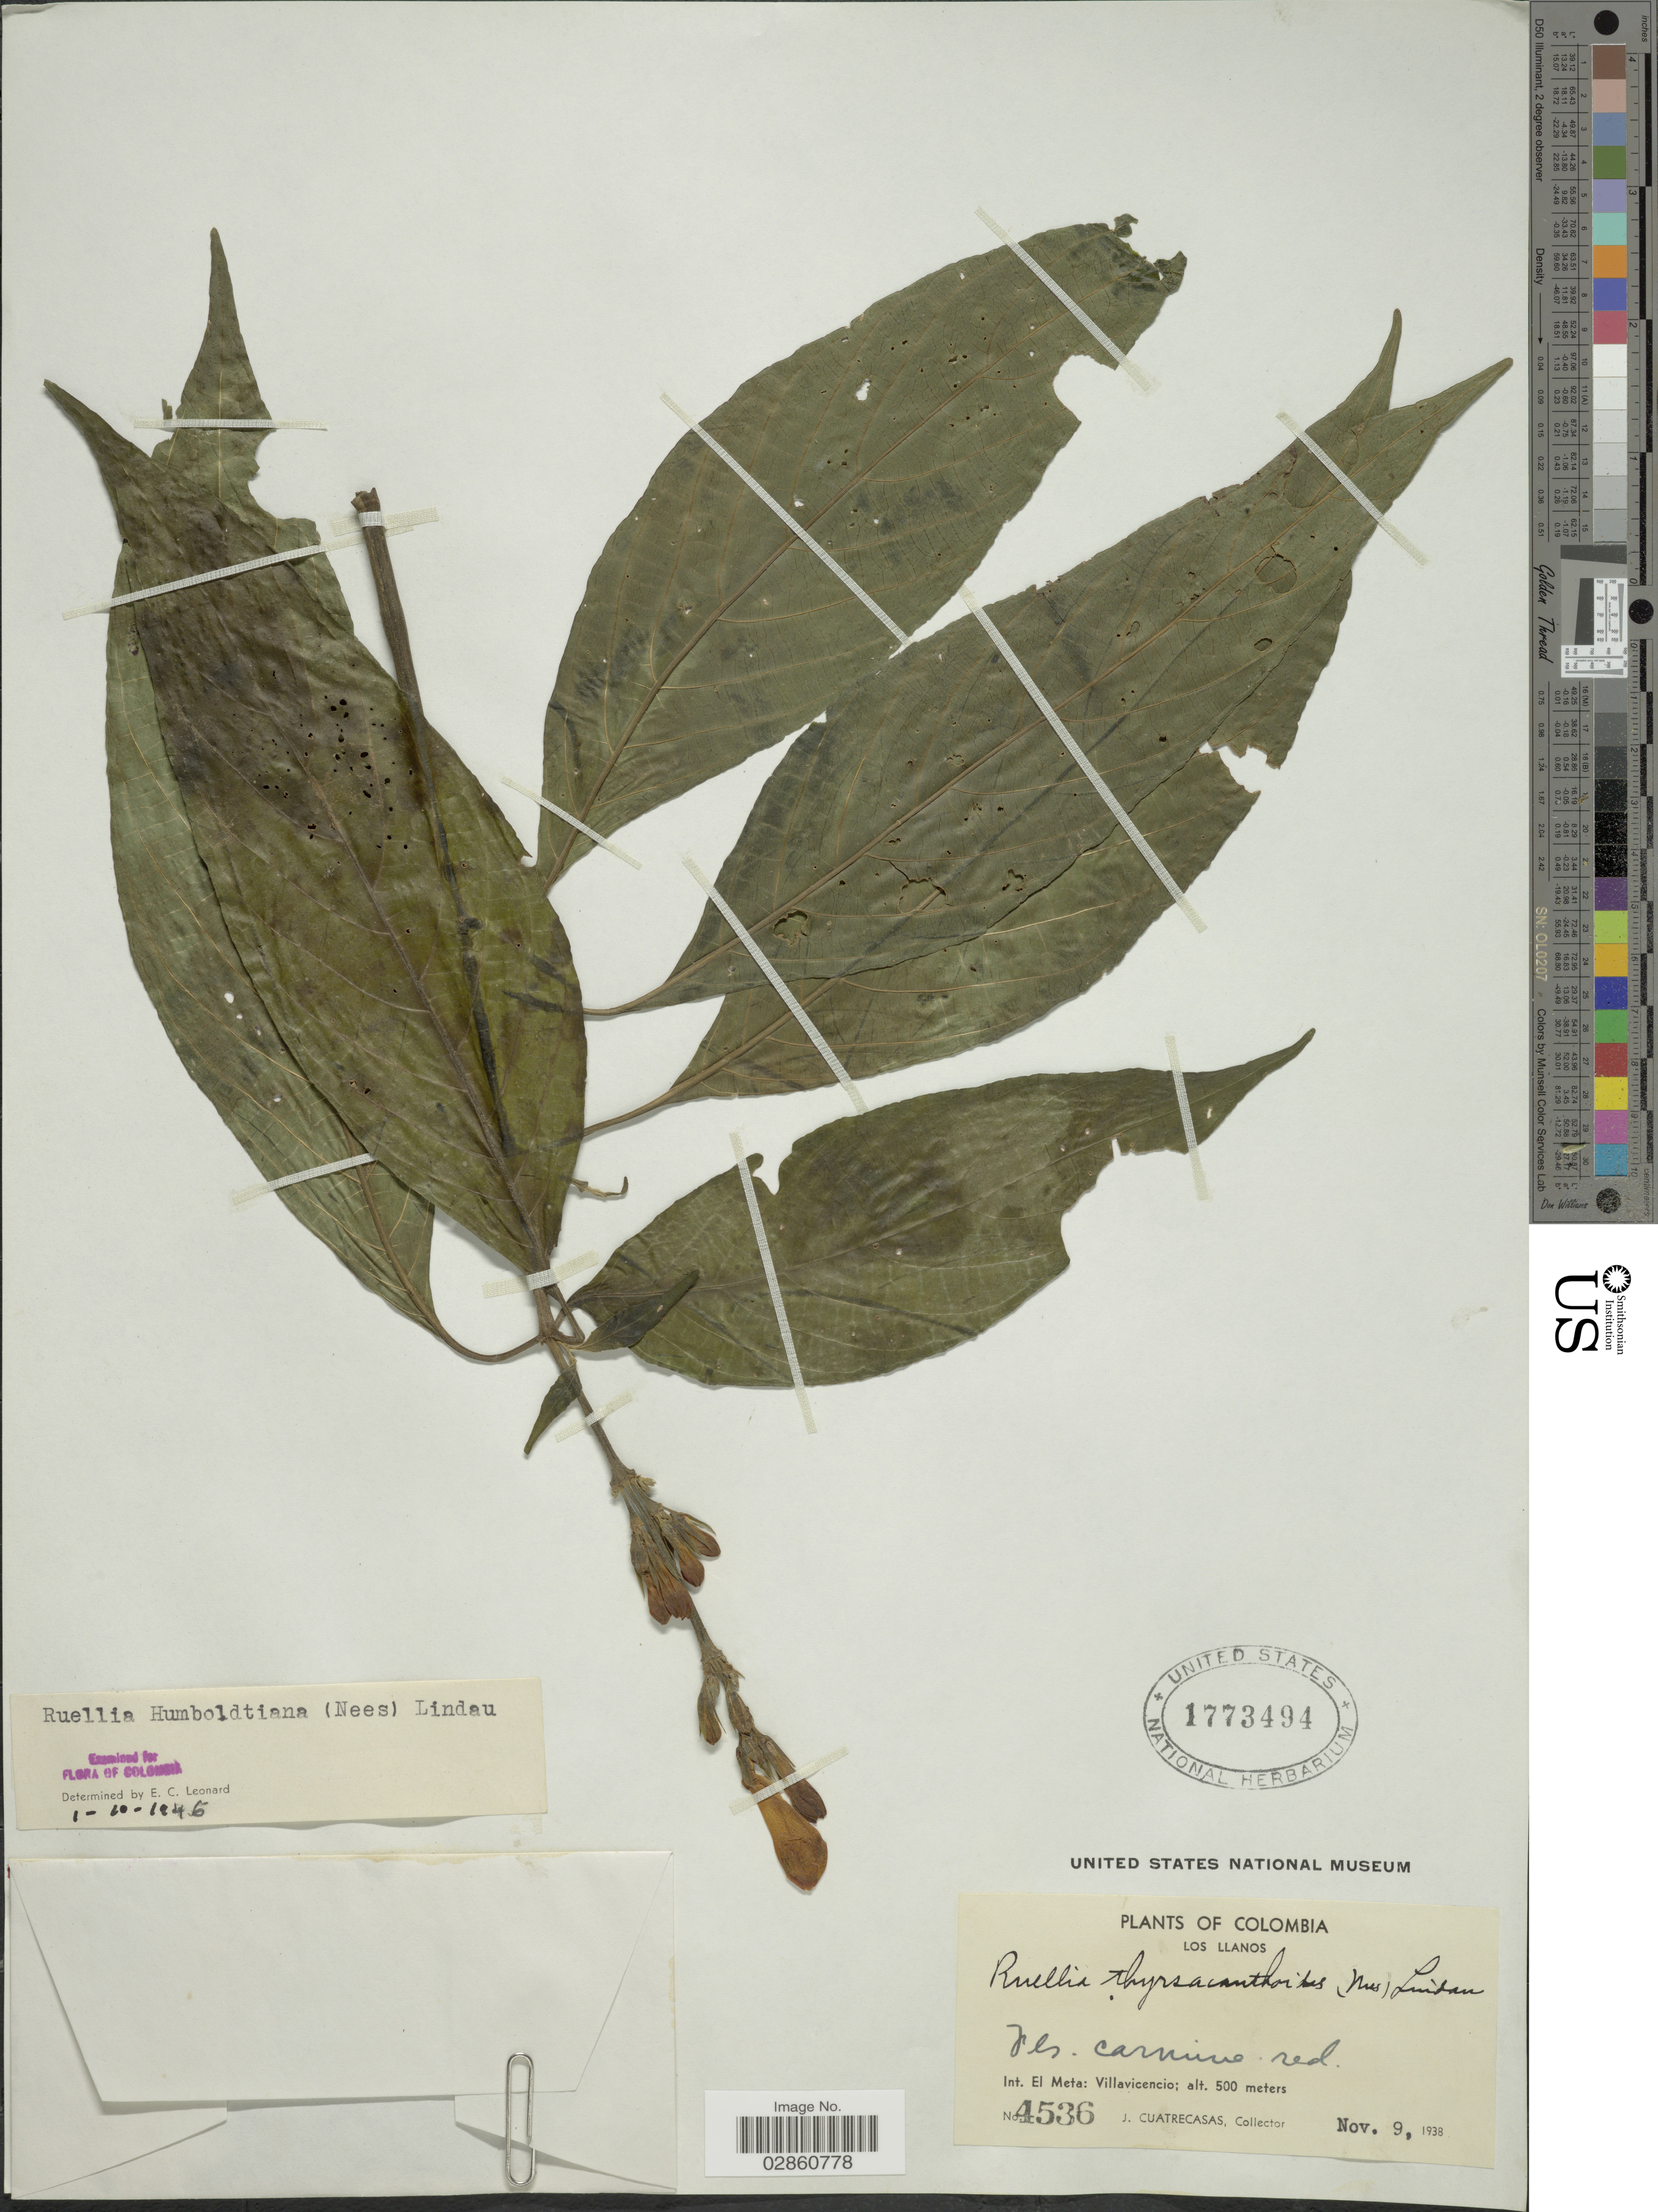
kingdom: Plantae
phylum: Tracheophyta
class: Magnoliopsida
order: Lamiales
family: Acanthaceae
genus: Ruellia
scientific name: Ruellia humboldtiana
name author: (Nees) Lindau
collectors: J. Cuatrecasas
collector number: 4536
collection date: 1938-11-09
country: Colombia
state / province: Meta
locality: Los Llanos. Int. El Meta: Villavicencio.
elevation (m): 500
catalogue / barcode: US 1773494